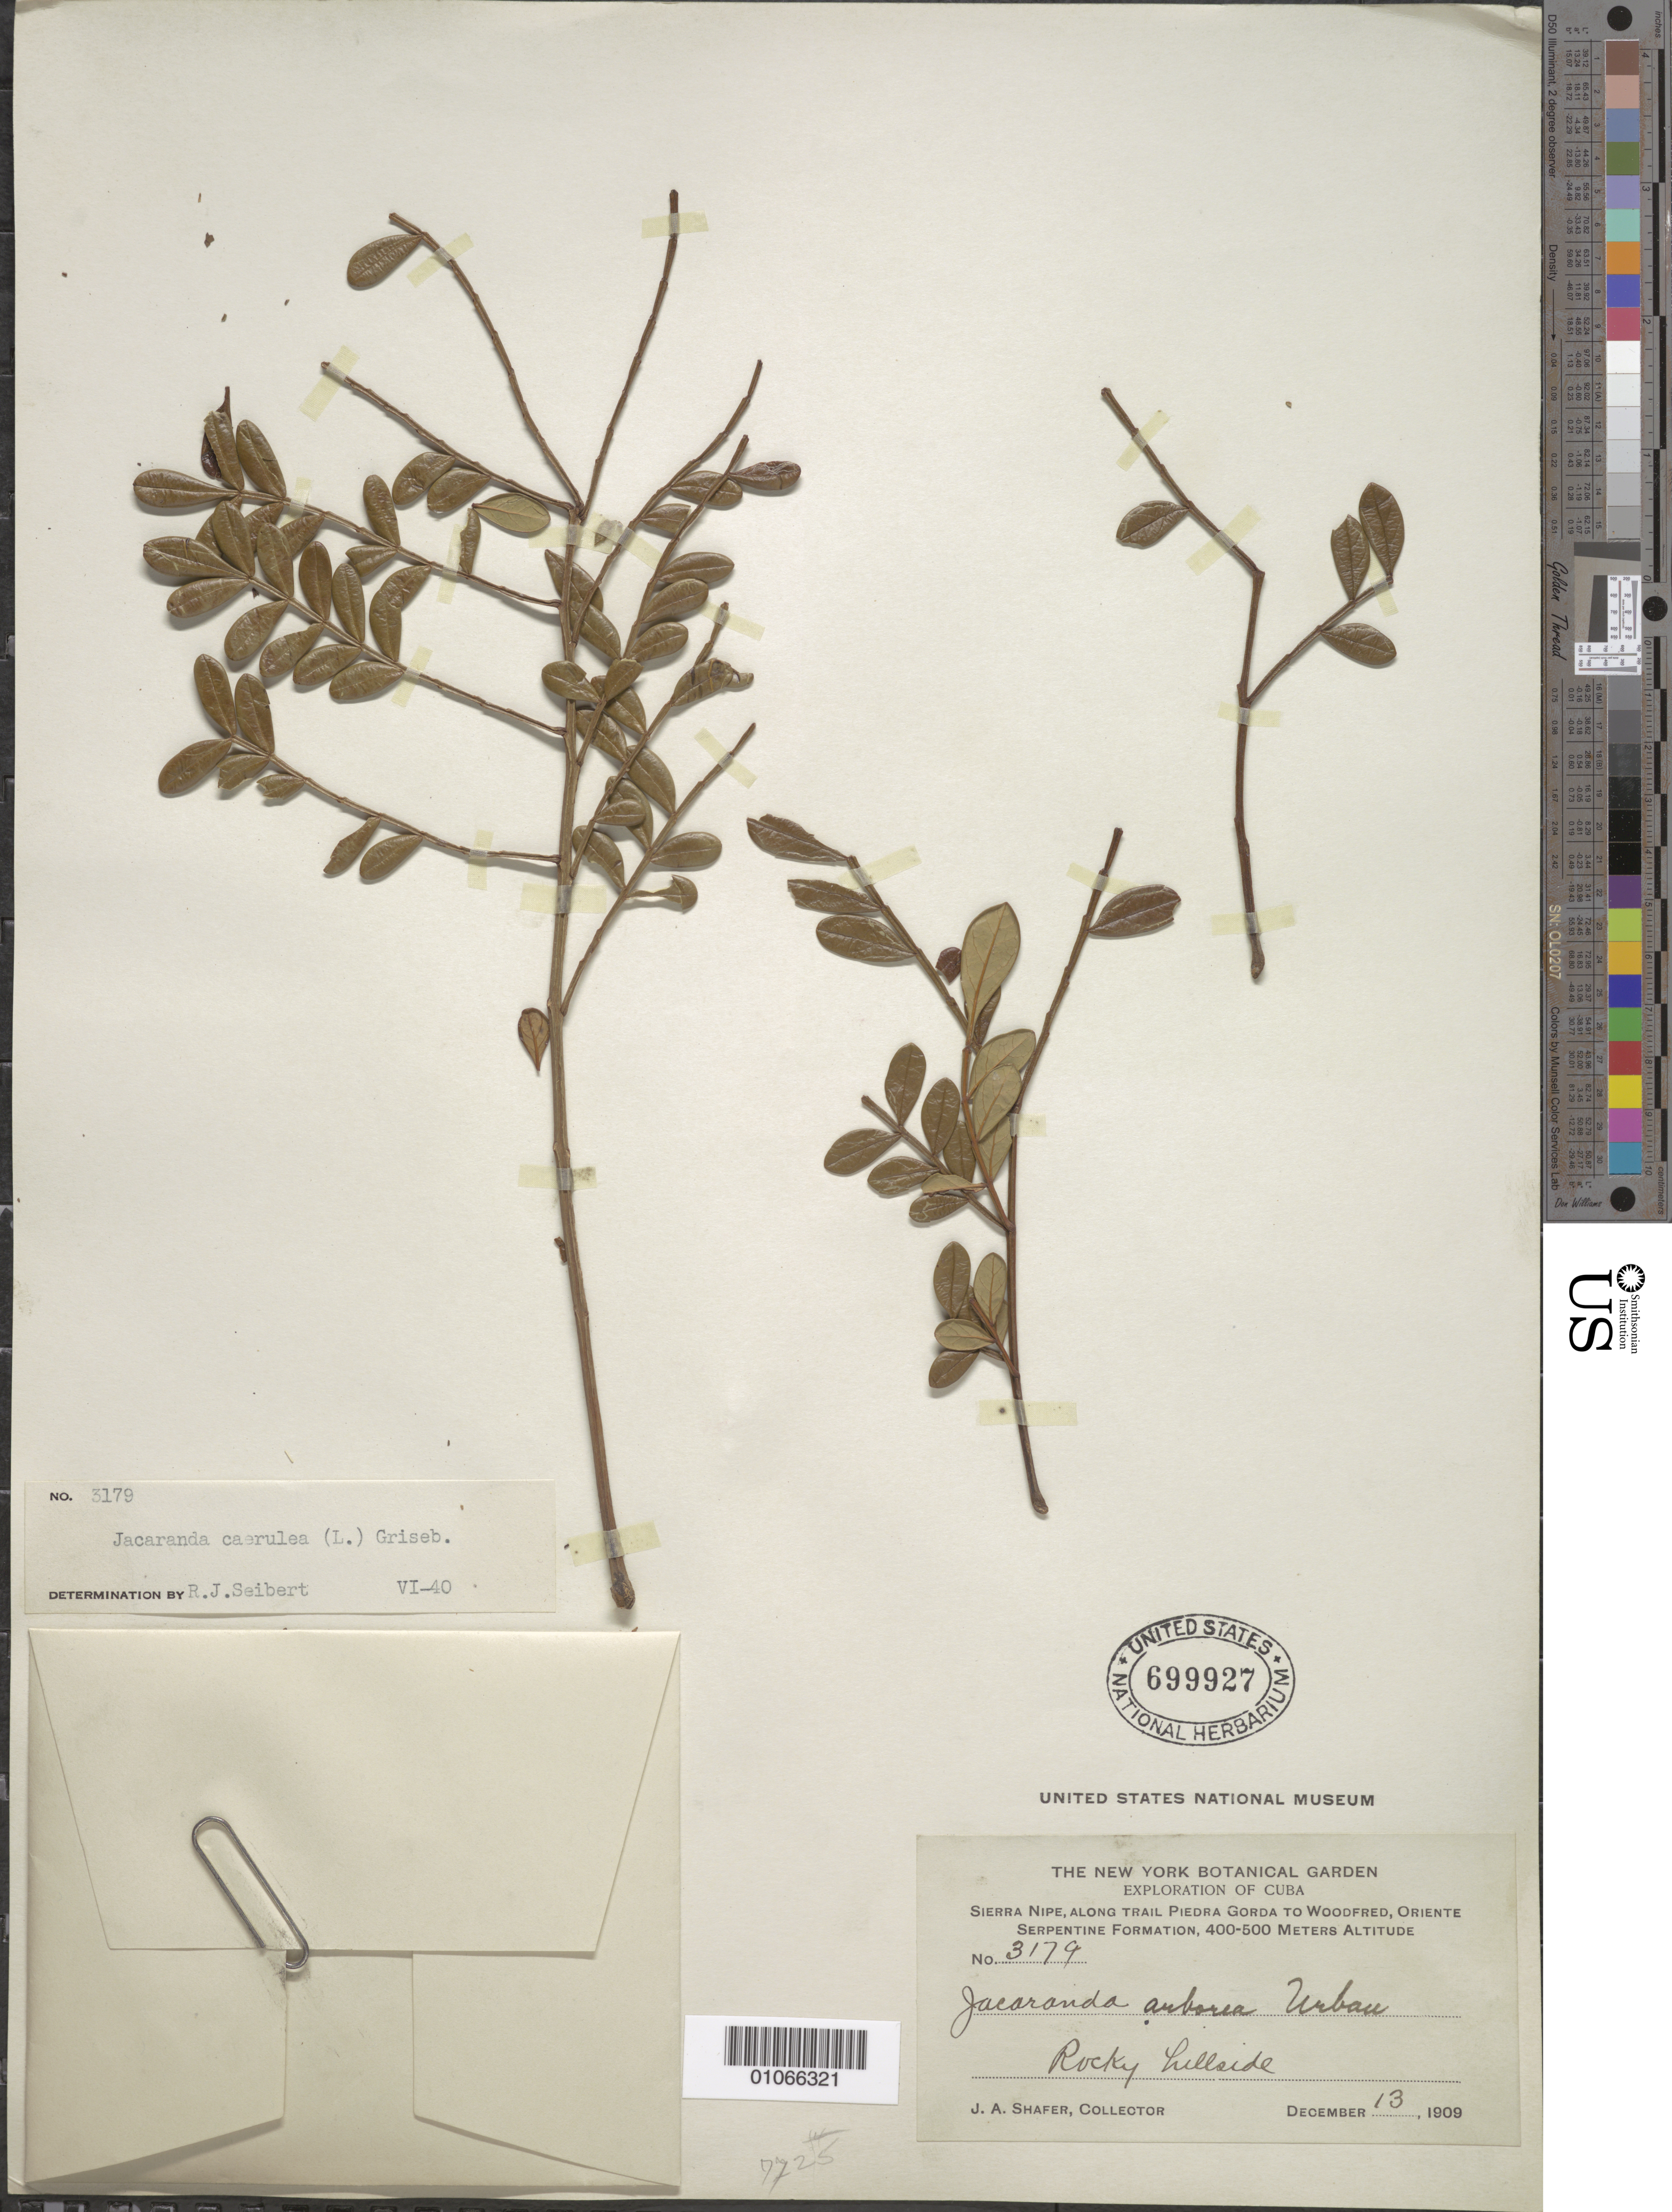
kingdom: Plantae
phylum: Tracheophyta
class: Magnoliopsida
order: Lamiales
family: Bignoniaceae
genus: Jacaranda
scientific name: Jacaranda arborea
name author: Urb.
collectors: J. A. Shafer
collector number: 3179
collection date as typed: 13 Dec 1909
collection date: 1909-12-13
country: Cuba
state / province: Holguín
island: Cuba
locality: Sierra Nipe, along trail Piedra Gofda to Woodfred, rocky hillside serpentine formation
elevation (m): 400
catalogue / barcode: US 699927